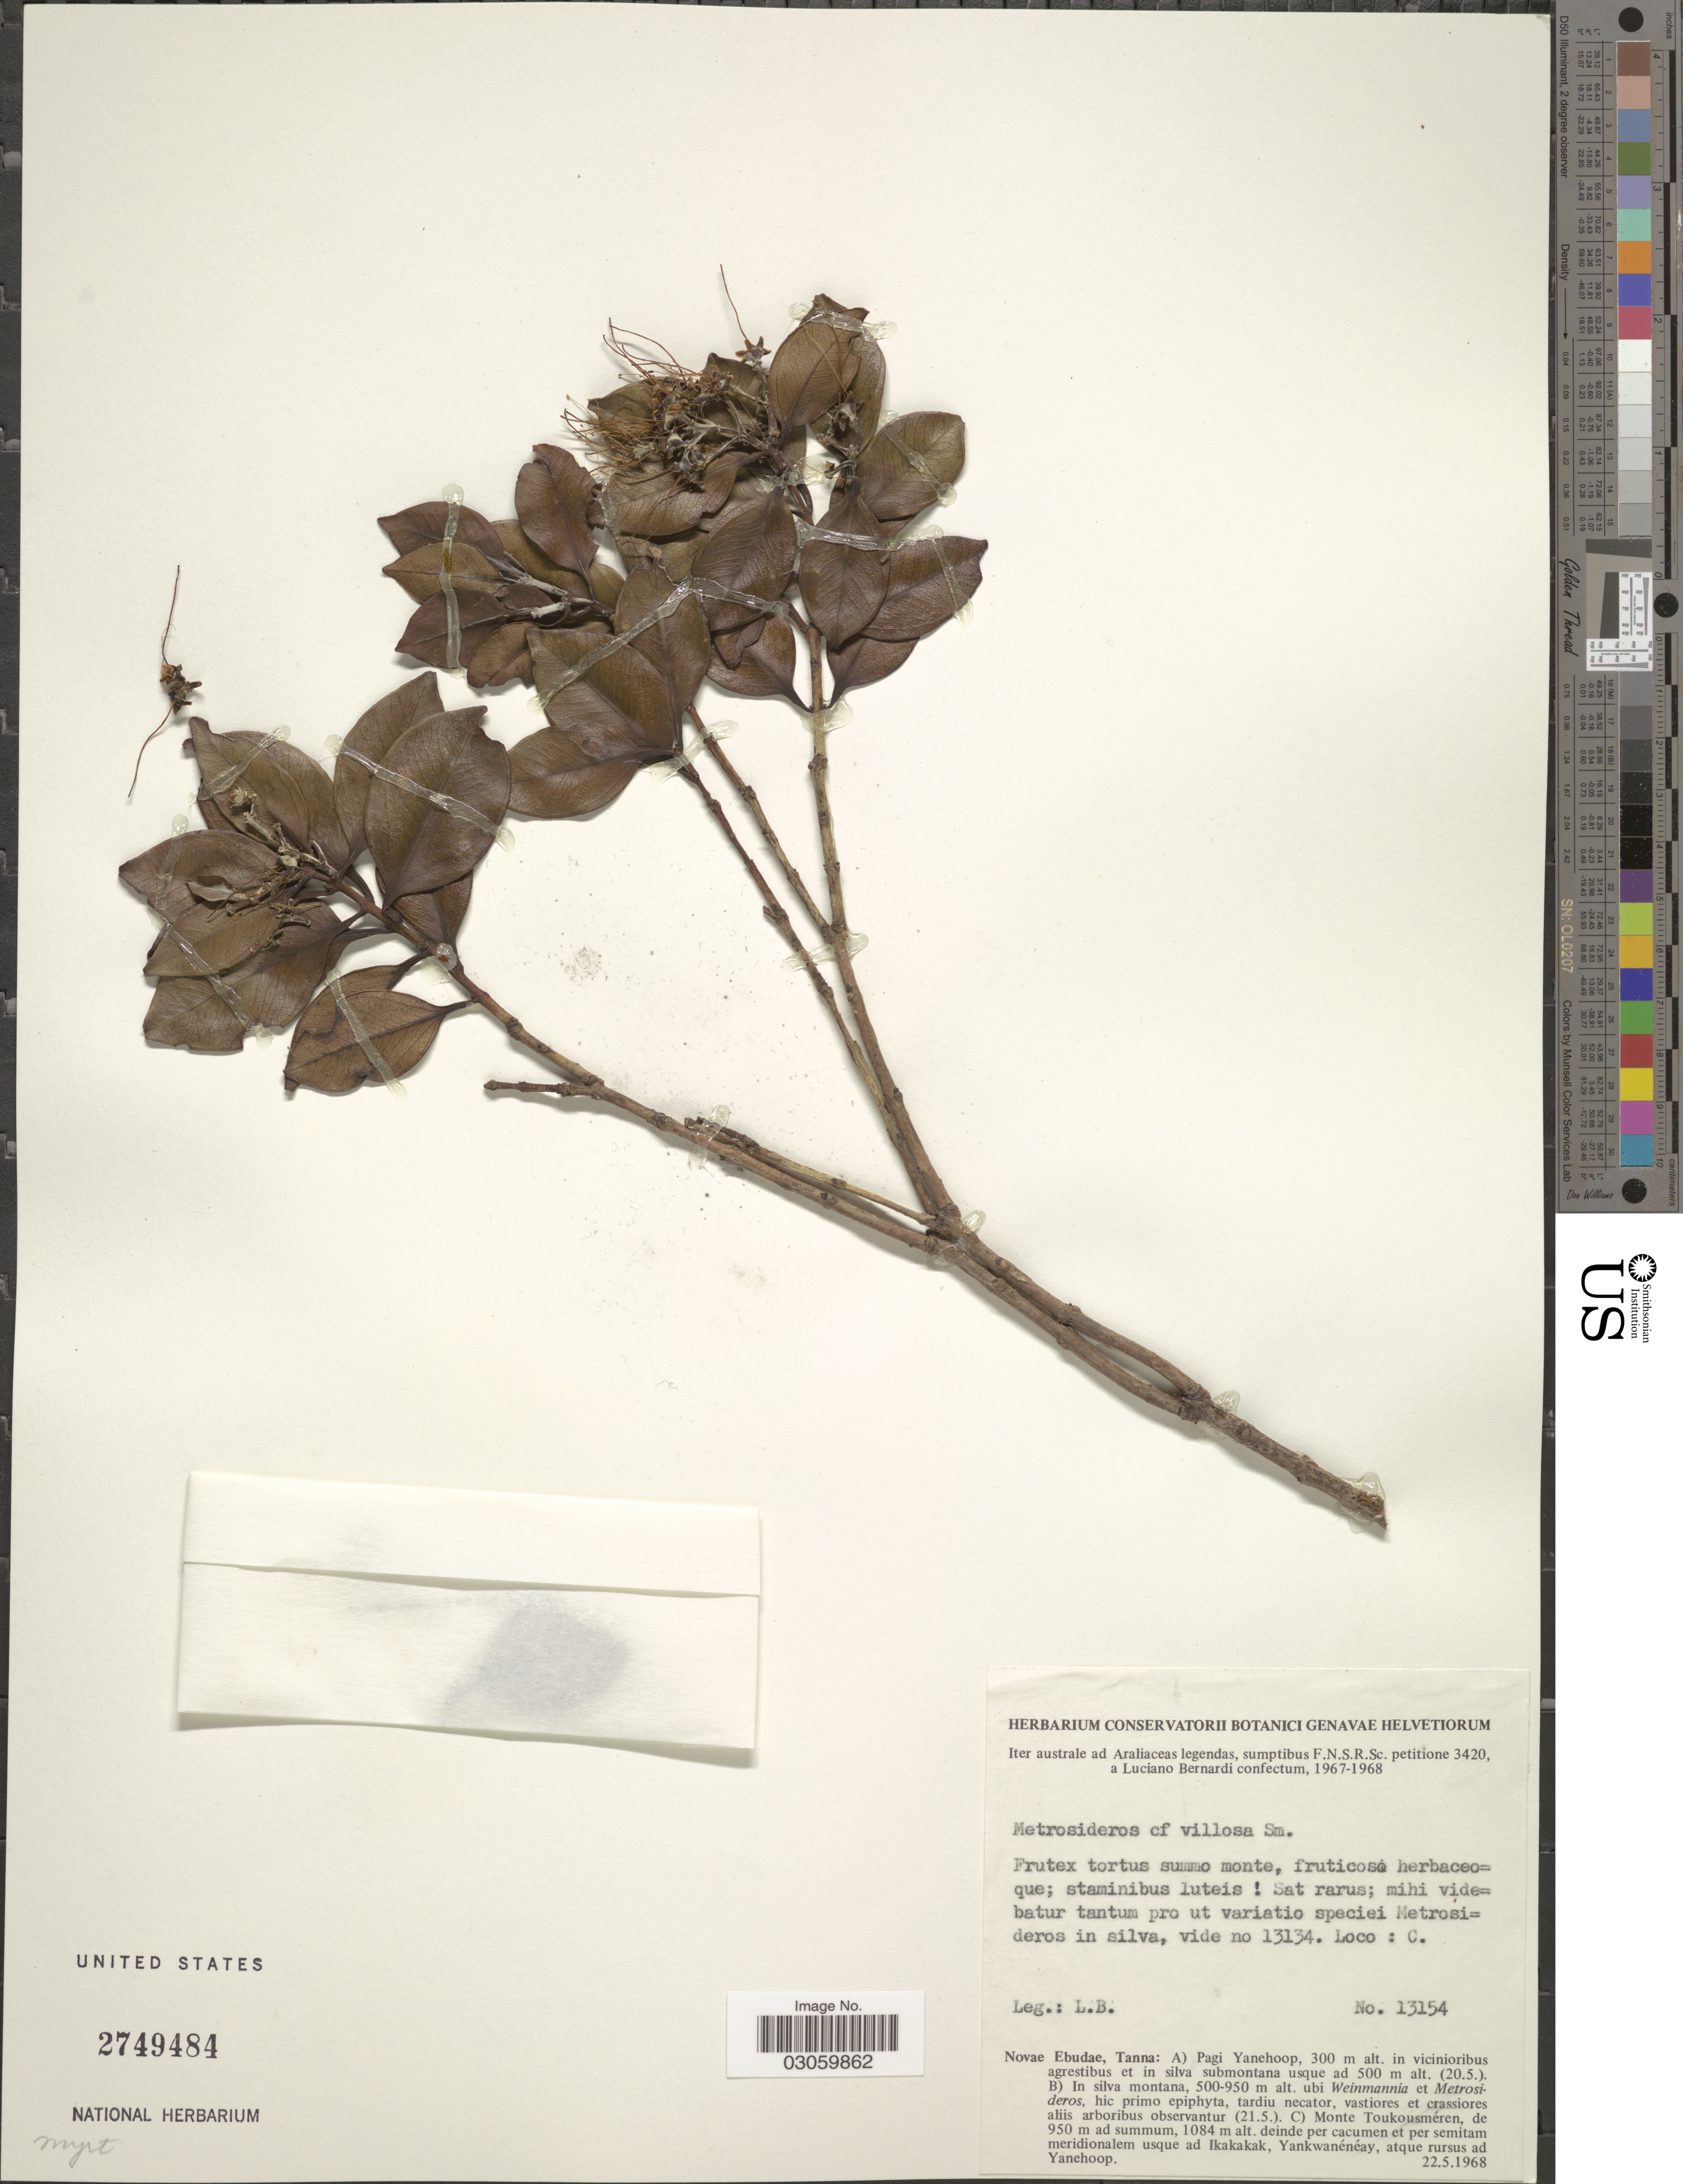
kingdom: Plantae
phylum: Tracheophyta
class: Magnoliopsida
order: Myrtales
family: Myrtaceae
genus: Metrosideros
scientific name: Metrosideros villosa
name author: (L. f.) Sm.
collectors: L. Bernardi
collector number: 13154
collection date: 1968-05-22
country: Vanuatu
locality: Novae Ebudae, Tanna: Monte Toukousméren, deinde per cacumen et per semitam meridionalem usque ad Ikakakak, Yankwanénéay, atque rursus ad Yanehoop.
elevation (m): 950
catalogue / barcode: US 2749484